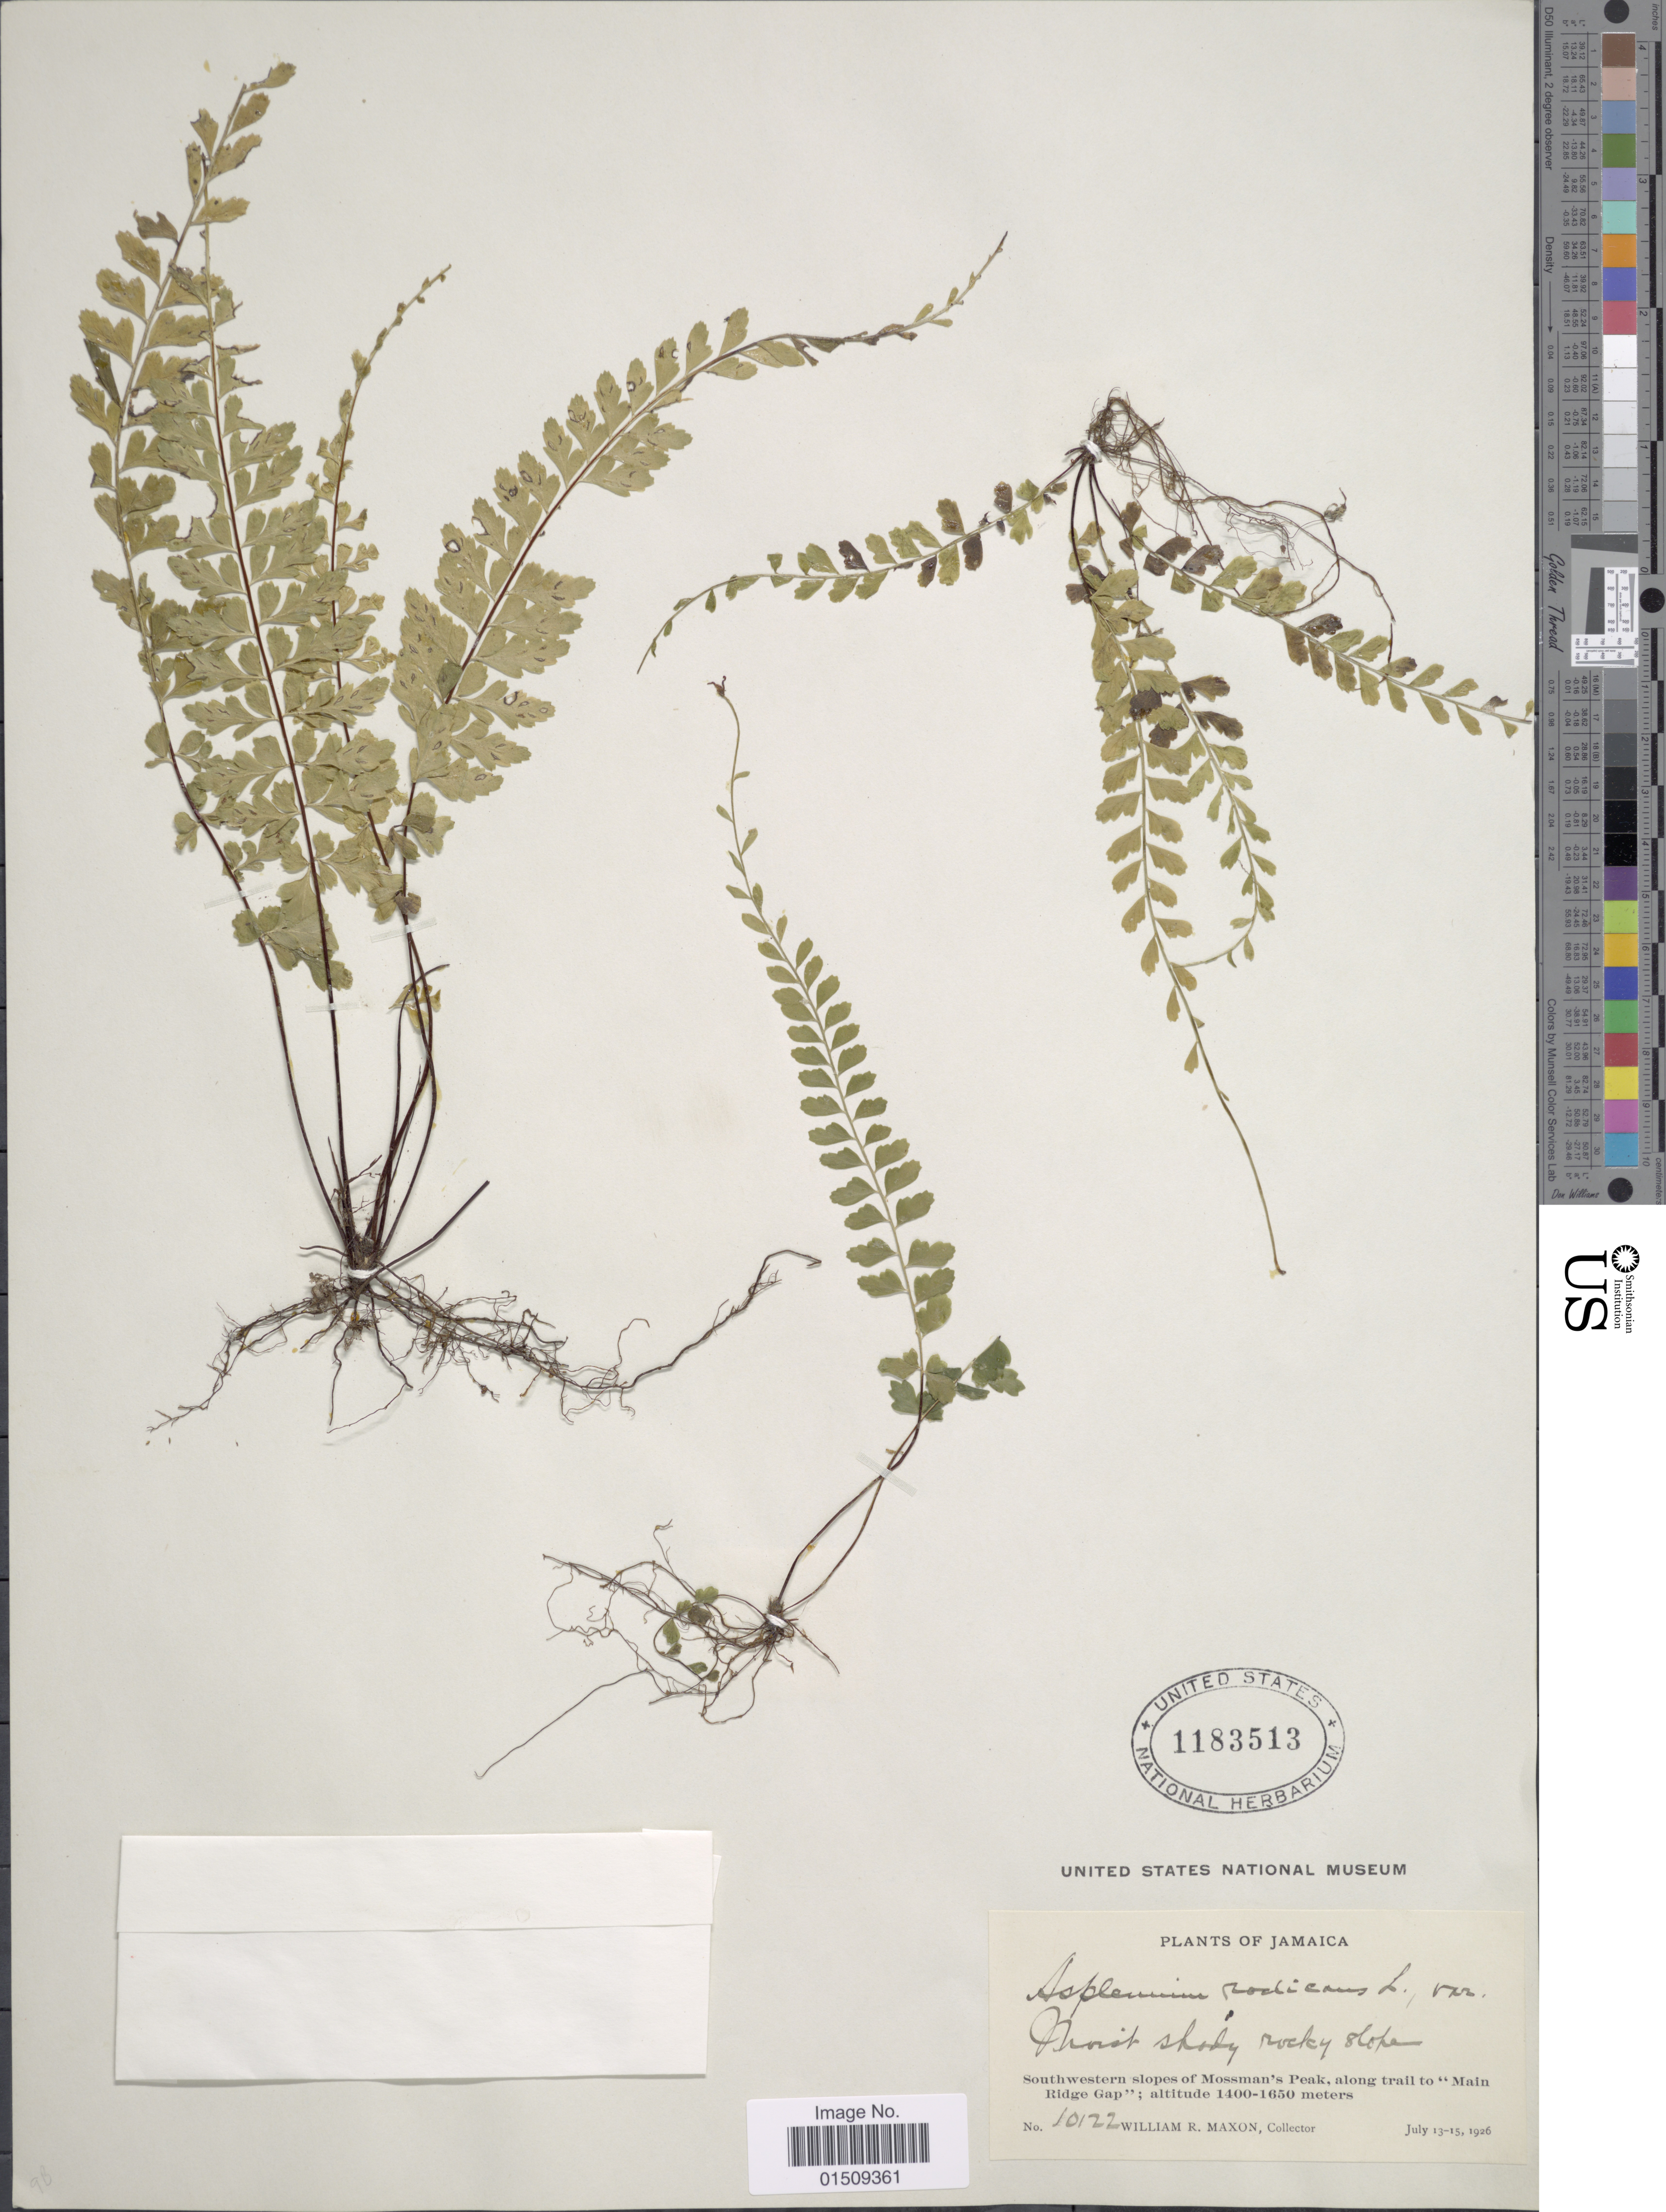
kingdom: Plantae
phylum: Tracheophyta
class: Polypodiopsida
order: Polypodiales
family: Aspleniaceae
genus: Asplenium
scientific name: Asplenium radicans var. partitum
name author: (Klotzsch) Hieron.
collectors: W. R. Maxon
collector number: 10122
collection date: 1926-07-13/1926-07-15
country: Jamaica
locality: Southwestern slopes of Mossman's Peak, along trail to "Main Ridge Gap"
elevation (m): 1400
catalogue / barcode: US 1183513